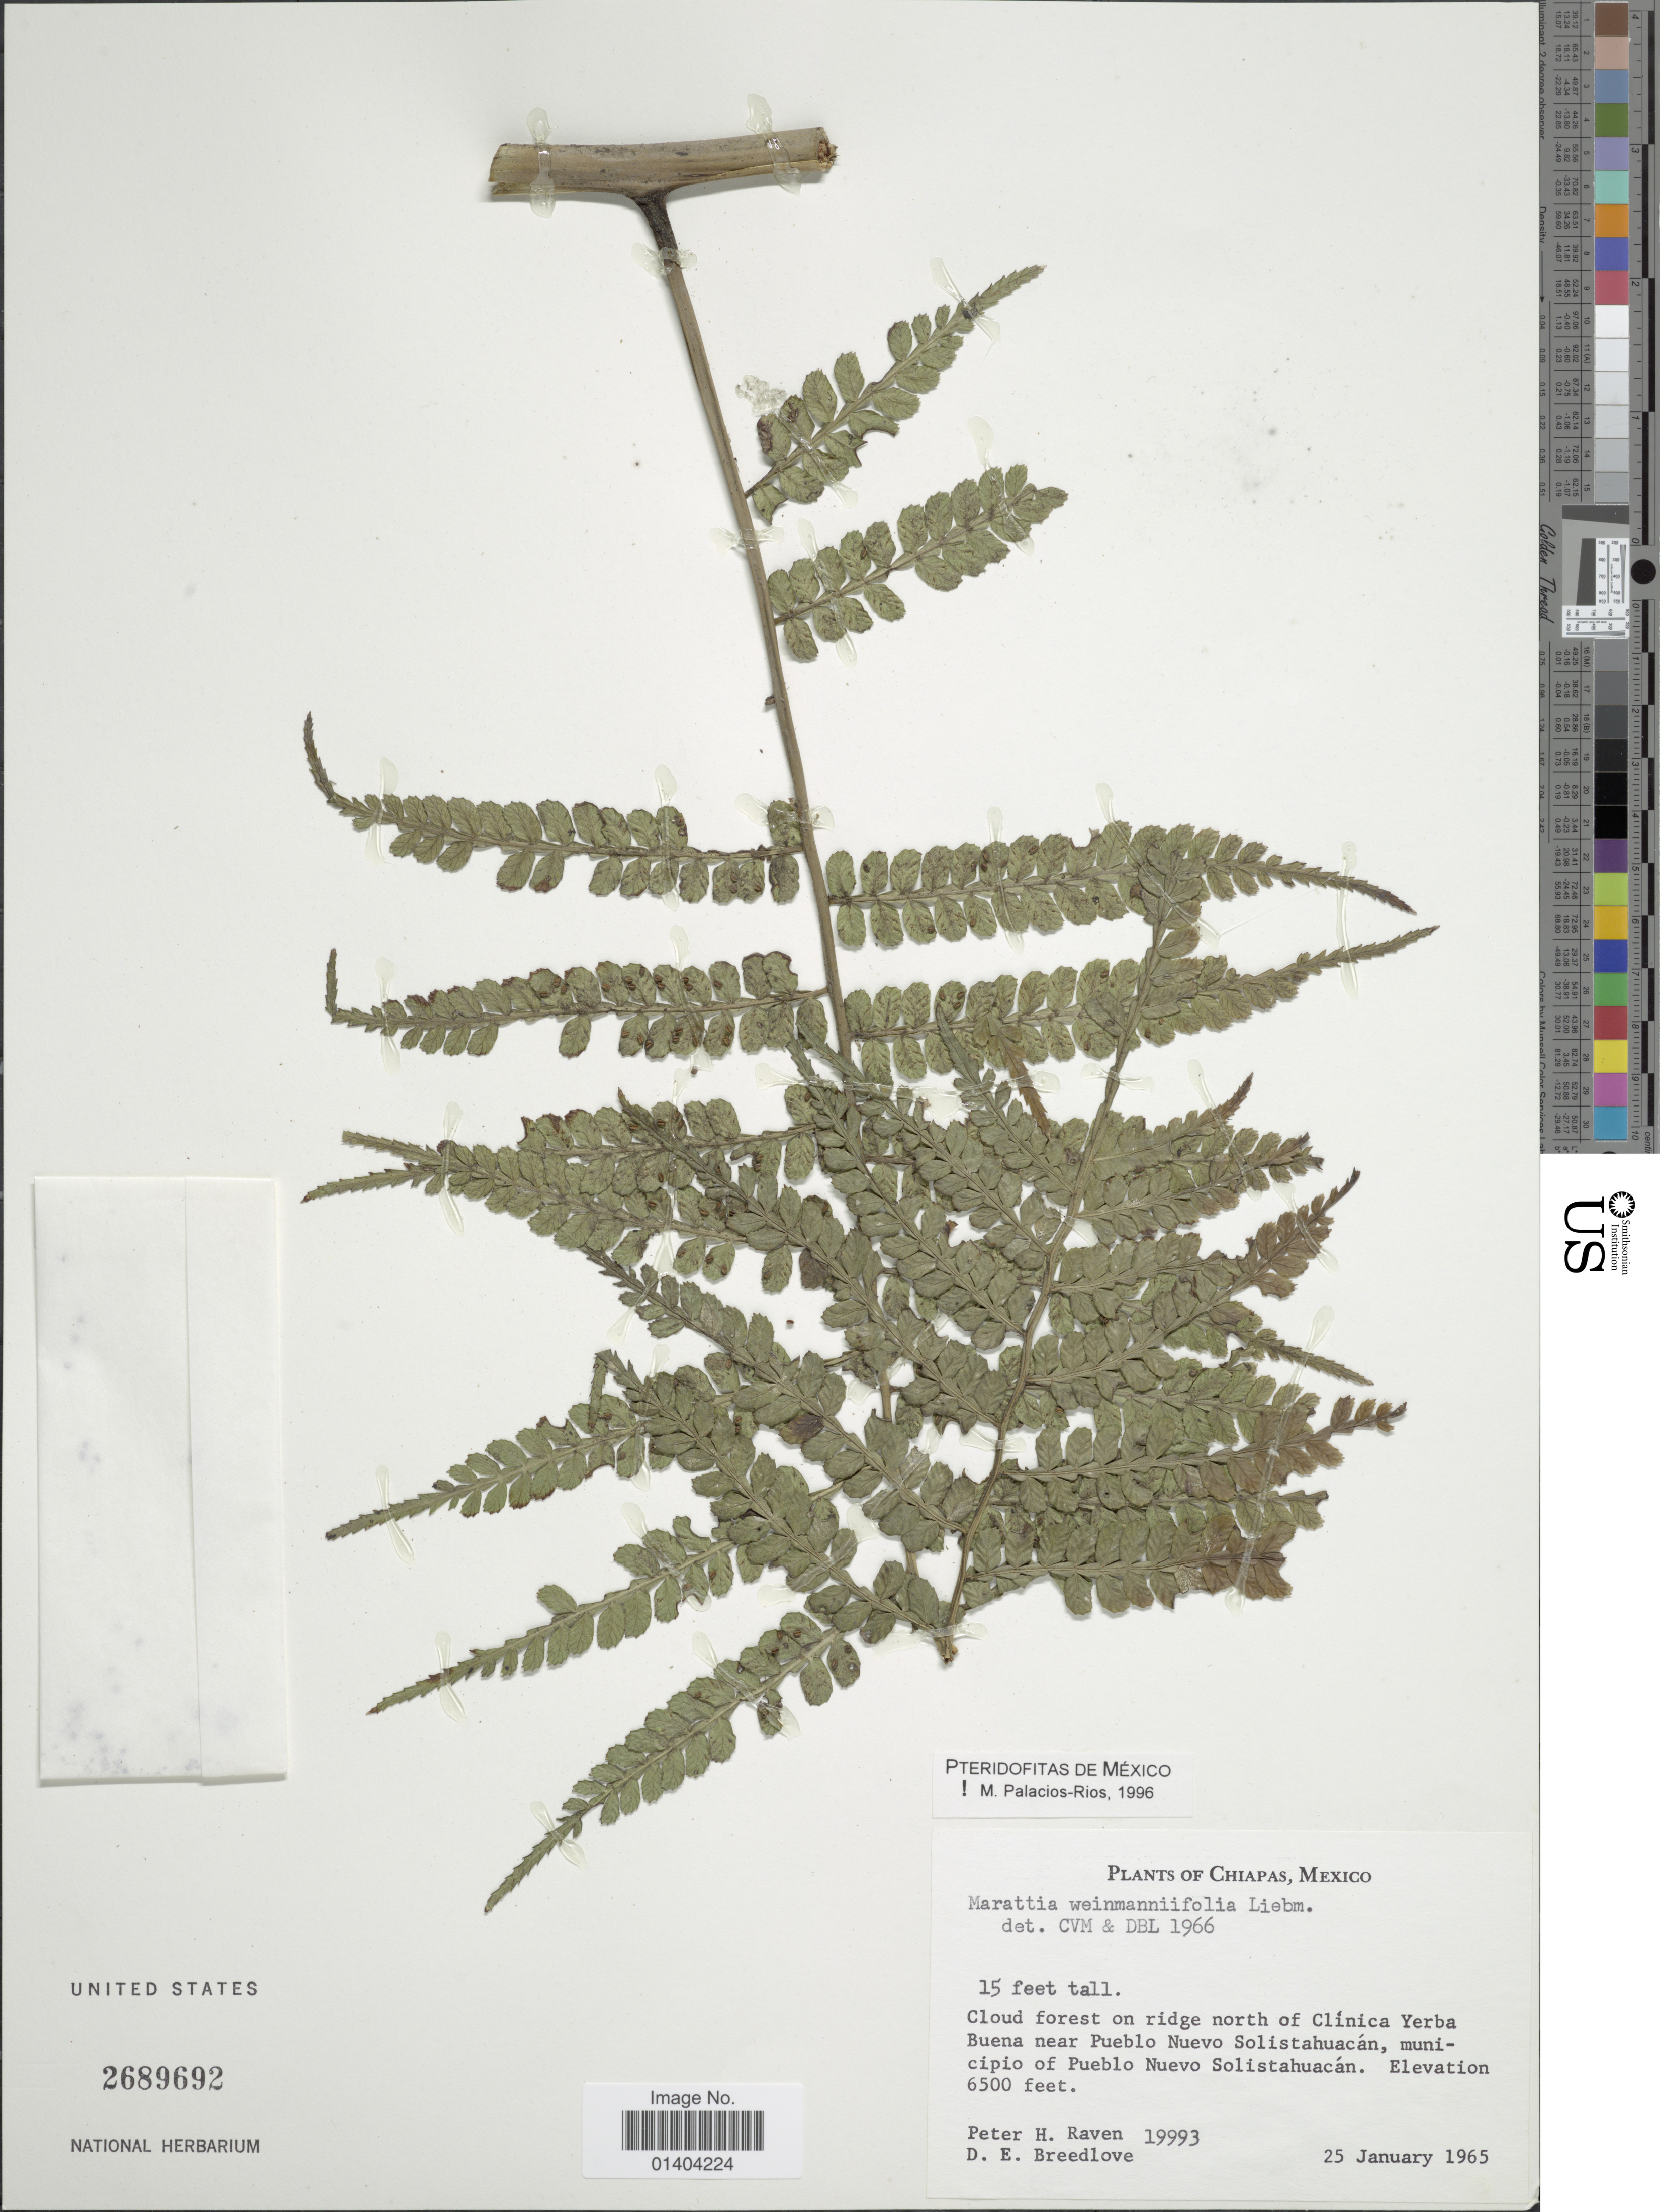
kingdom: Plantae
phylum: Tracheophyta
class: Polypodiopsida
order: Marattiales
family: Marattiaceae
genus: Marattia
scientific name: Marattia weinmanniifolia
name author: Liebm.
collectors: P. H. Raven & D. E. Breedlove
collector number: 19993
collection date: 1965-01-25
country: Mexico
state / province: Chiapas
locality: Ridge north of Clinica Yerba Buena near Pueblo Nuevo Solistahuacan municipio of Pueblo Nuevo Solistahuacan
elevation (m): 1981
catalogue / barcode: US 2689692